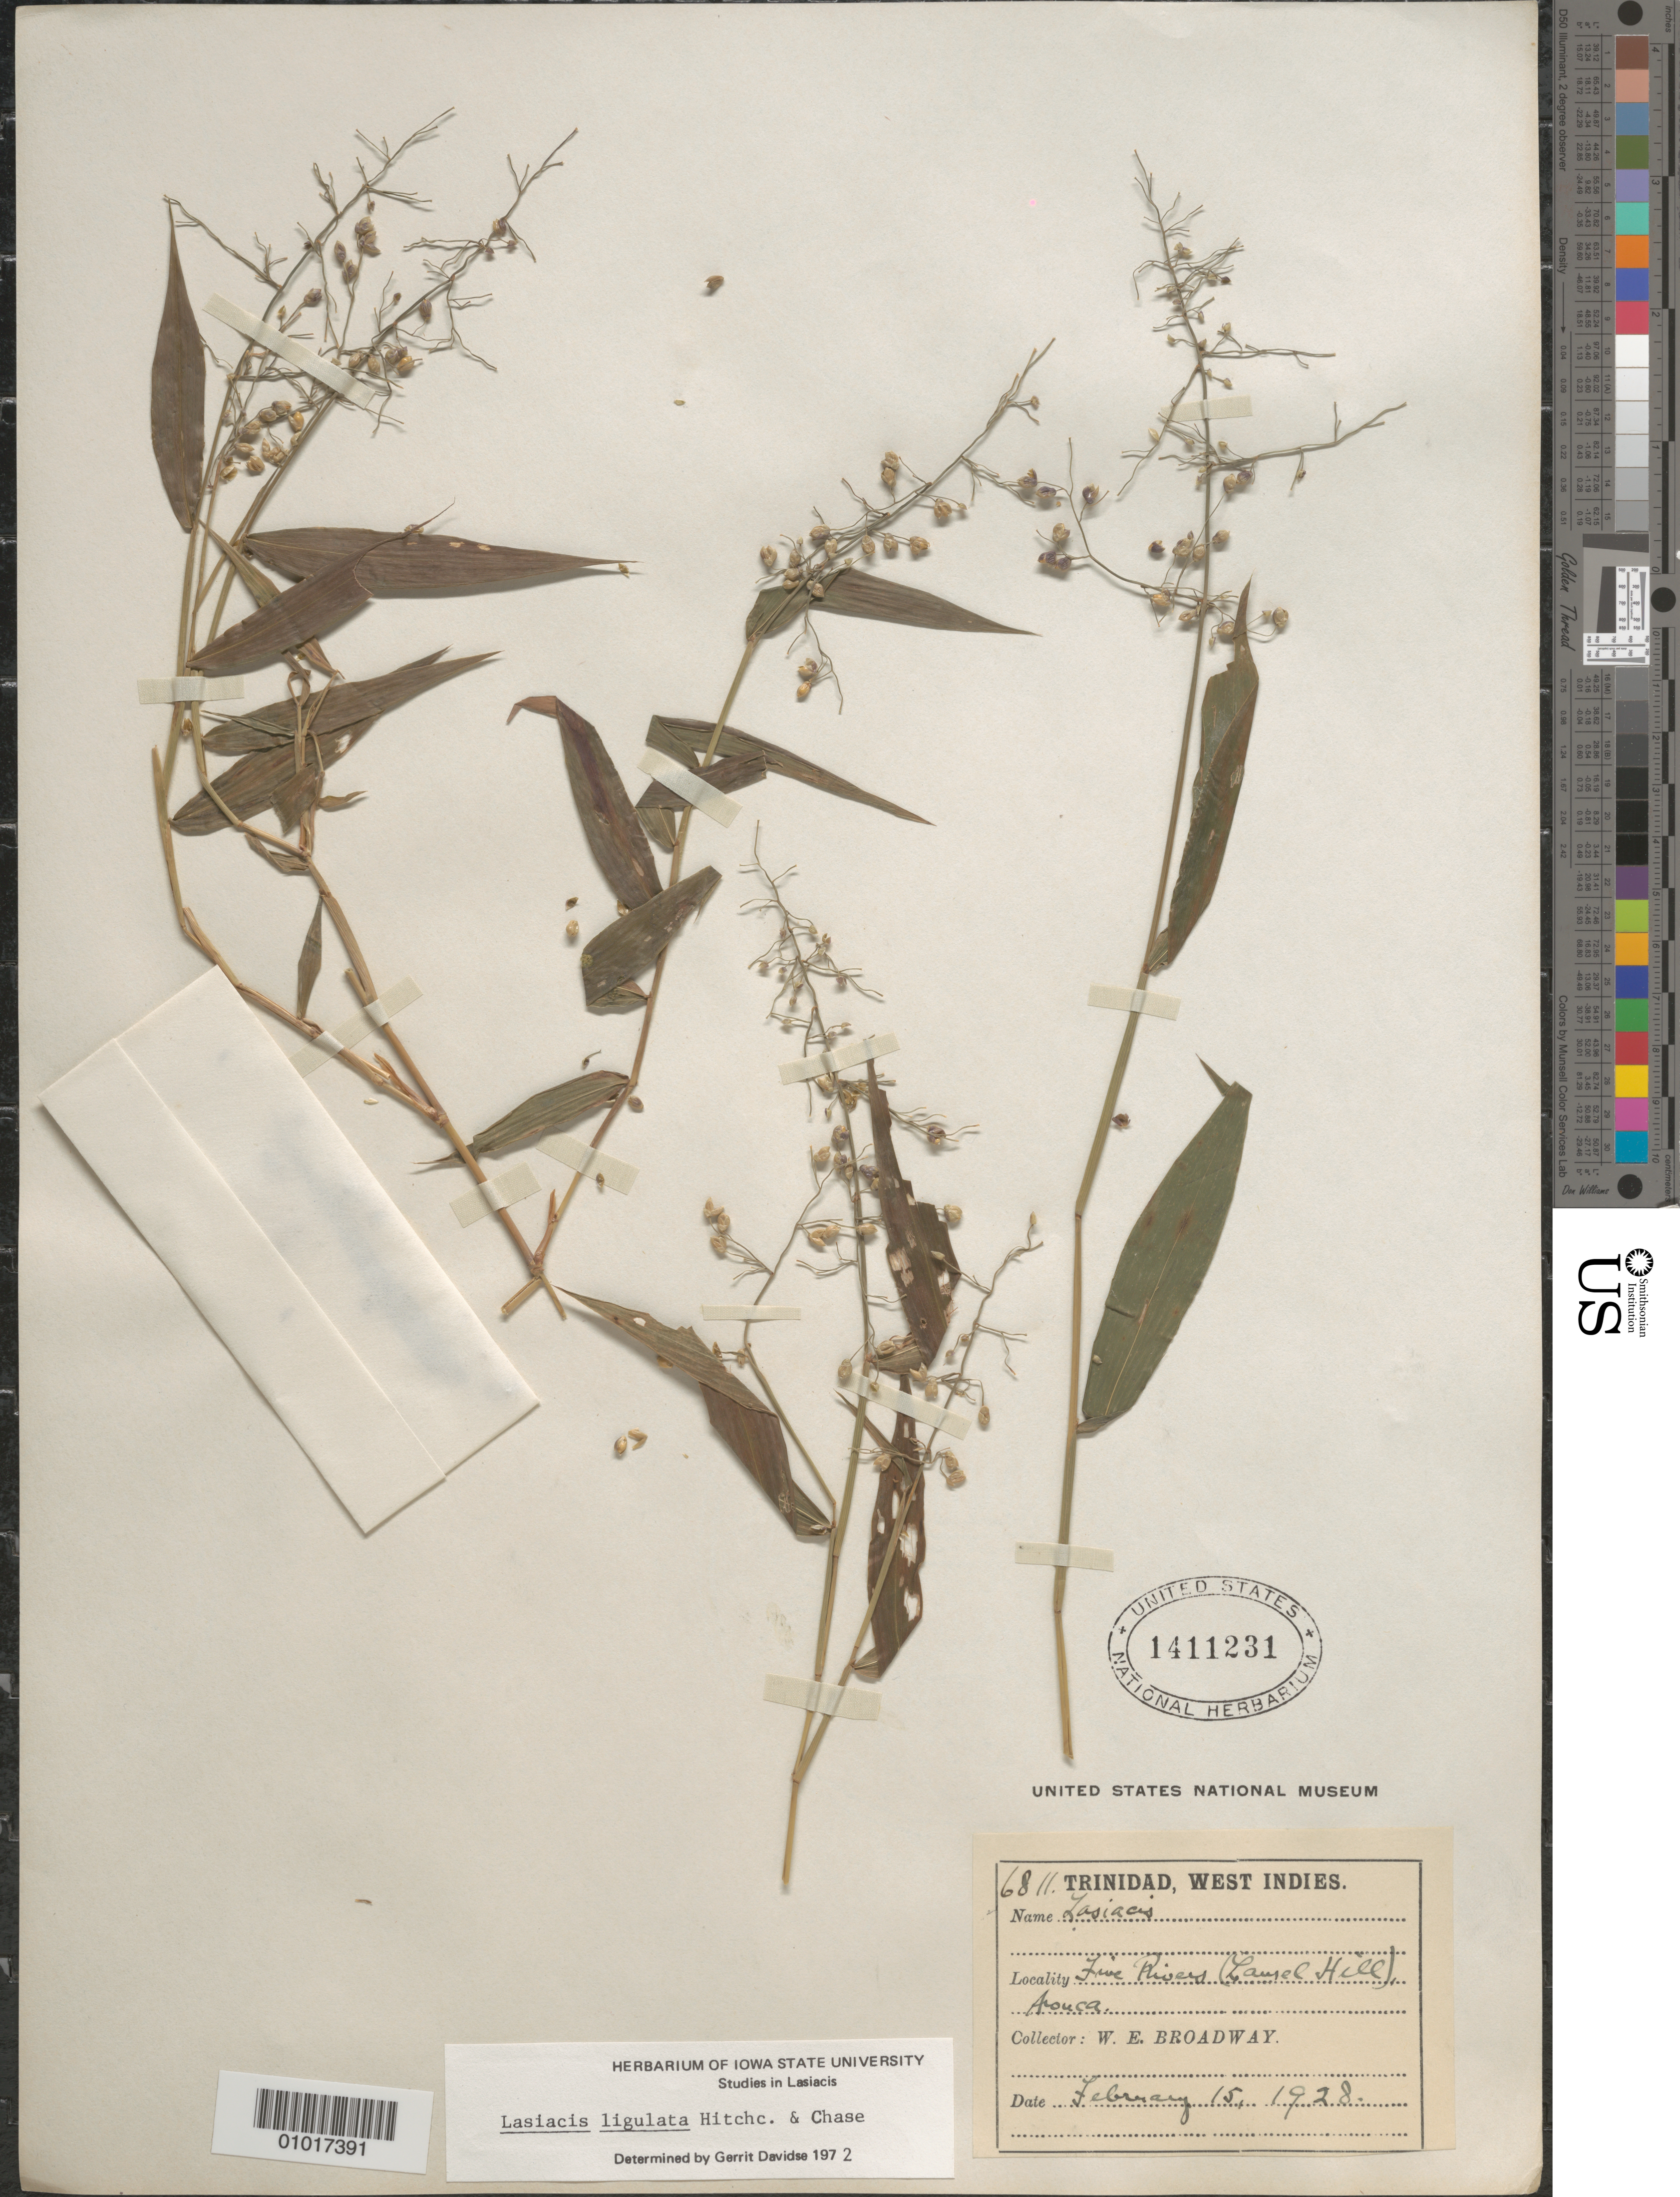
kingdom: Plantae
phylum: Tracheophyta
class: Liliopsida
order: Poales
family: Poaceae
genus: Lasiacis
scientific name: Lasiacis ligulata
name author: Hitchc. & Chase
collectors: W. E. Broadway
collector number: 6811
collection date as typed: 15 Feb 1928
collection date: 1928-02-15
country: Trinidad and Tobago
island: Trinidad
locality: Five Rivers (Lamel Hill) Arouca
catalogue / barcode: US 1411231